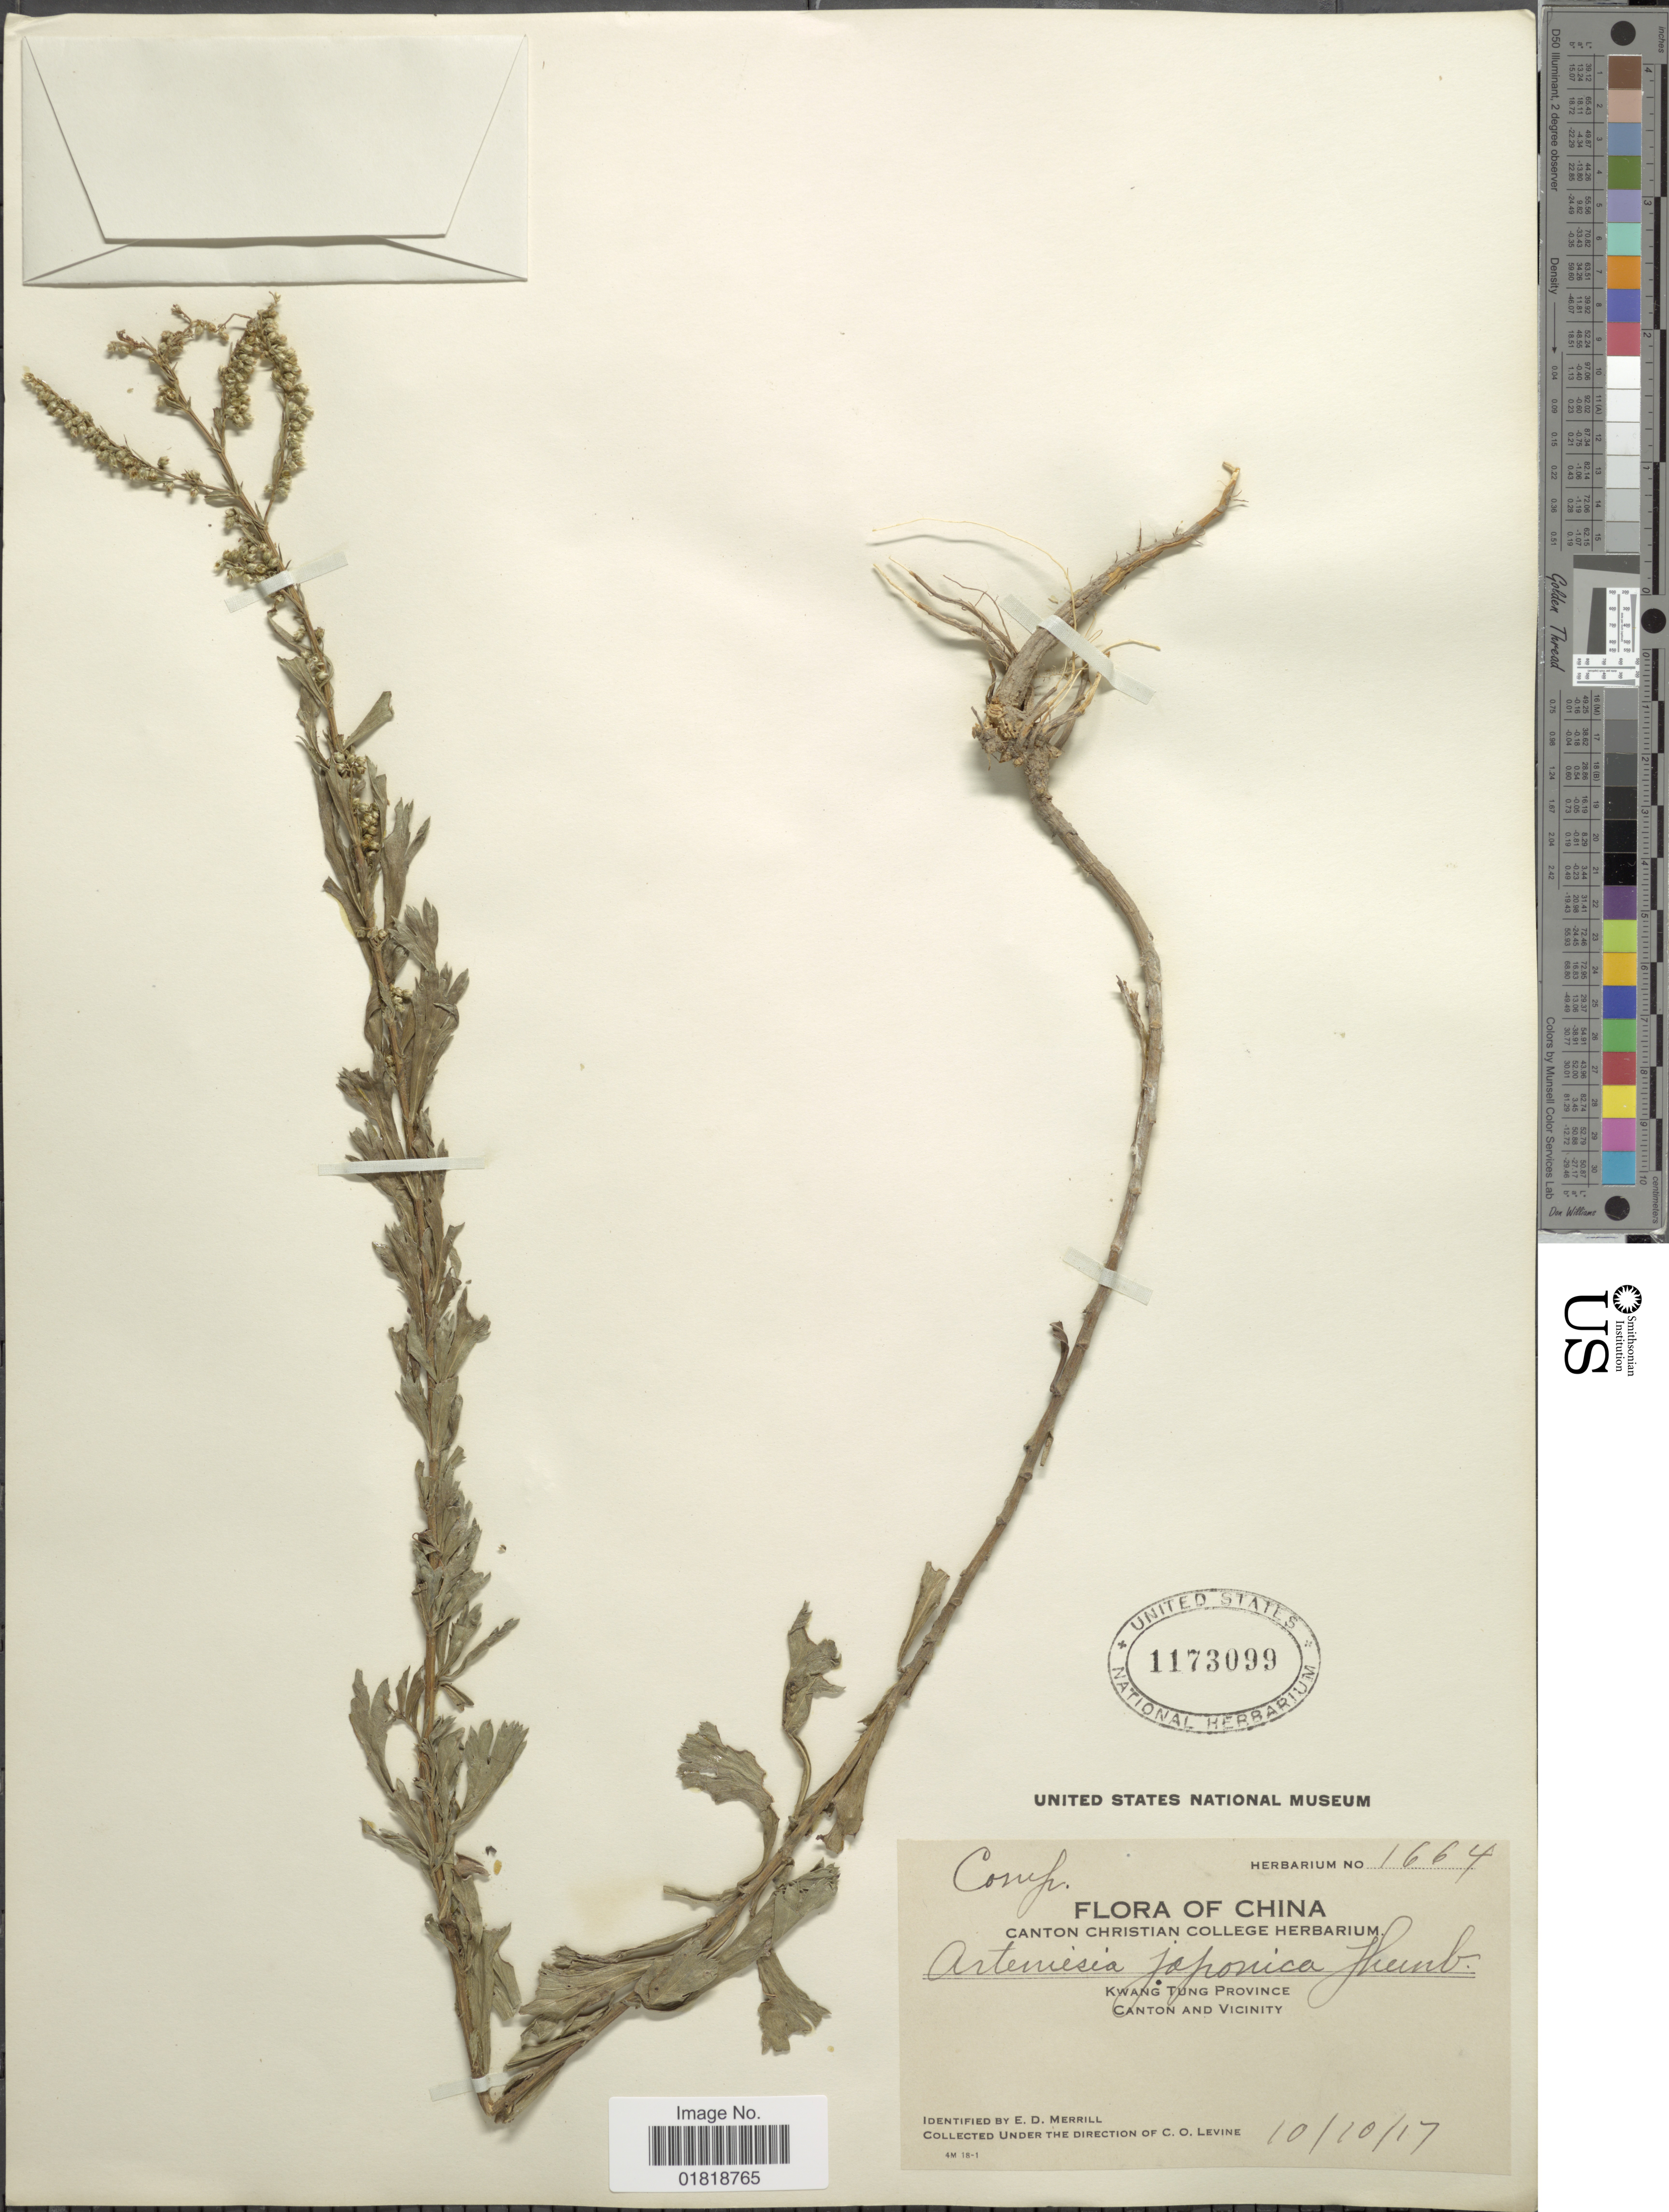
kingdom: Plantae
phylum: Tracheophyta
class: Magnoliopsida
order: Asterales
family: Asteraceae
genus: Artemisia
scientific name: Artemisia japonica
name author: Thunb.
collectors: C. O. Levine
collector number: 1664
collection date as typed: Transcribed d/m/y: 10/10/17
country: China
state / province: Guangdong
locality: Canton and vicinity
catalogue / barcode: US 1173099